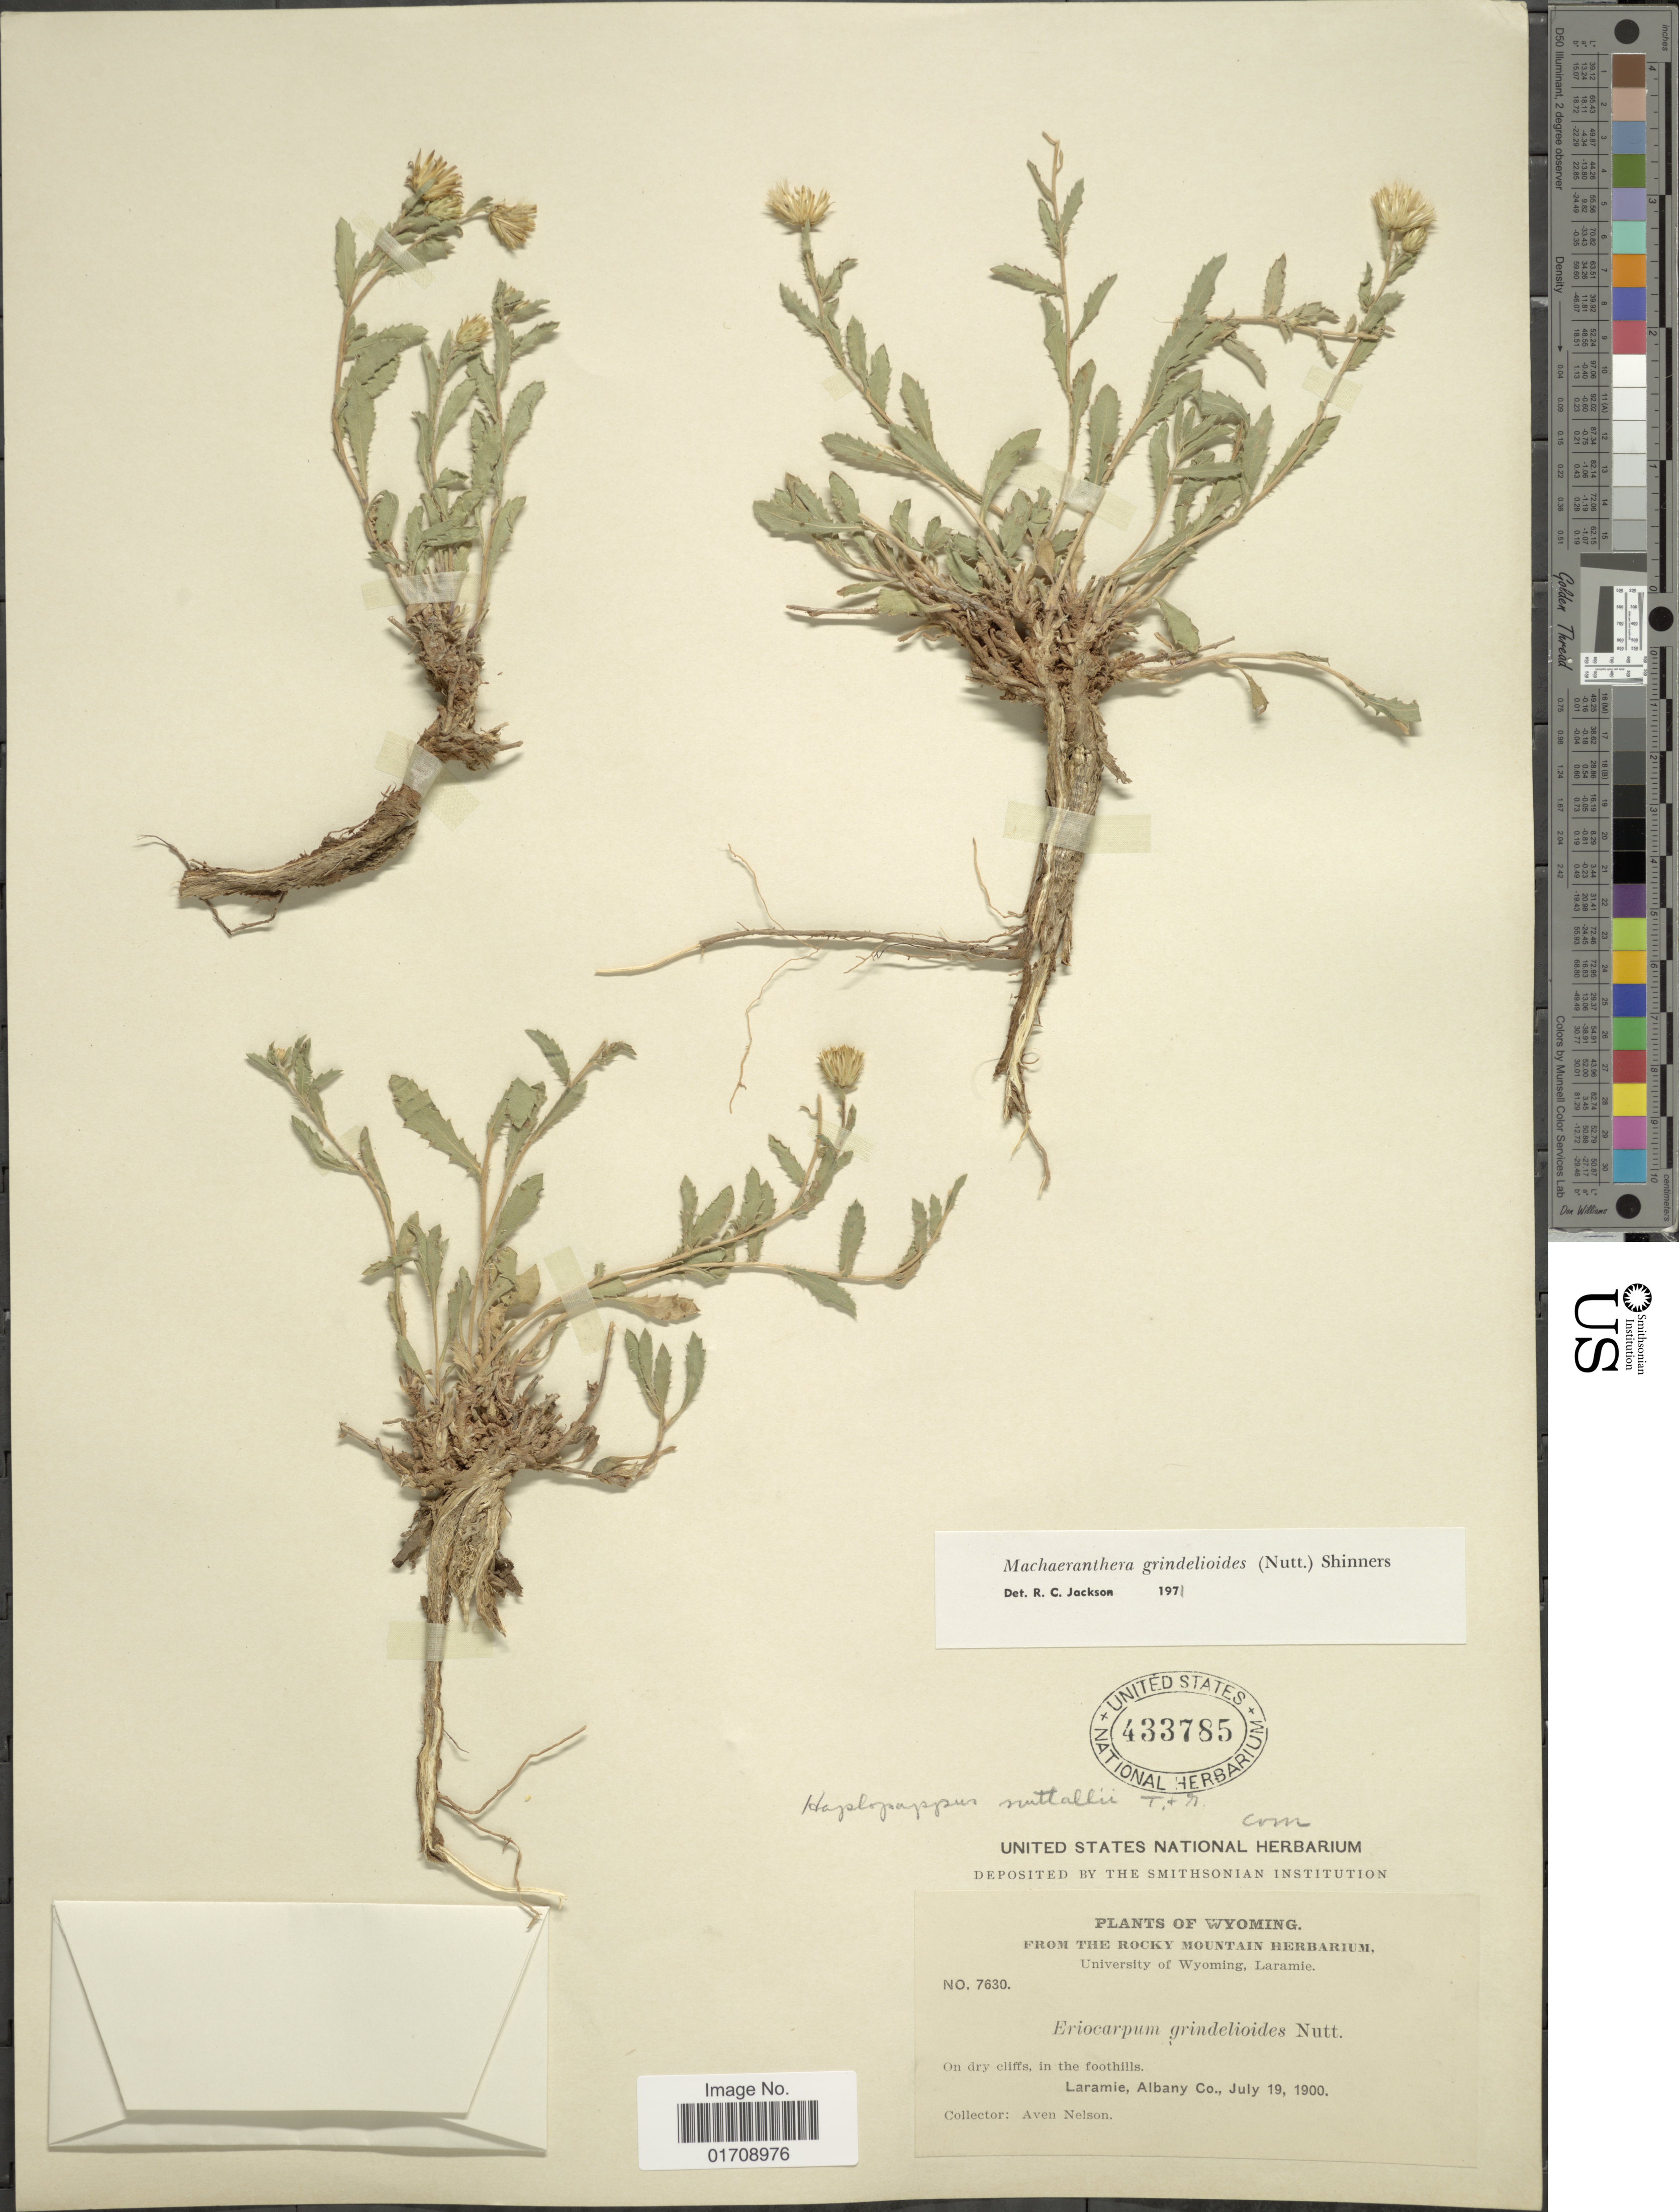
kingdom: Plantae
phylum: Tracheophyta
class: Magnoliopsida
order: Asterales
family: Asteraceae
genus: Machaeranthera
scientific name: Machaeranthera grindelioides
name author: (Nutt.) Shinners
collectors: A. Nelson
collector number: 7630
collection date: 1900-07-19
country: United States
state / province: Wyoming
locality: Laramie, Albany Co.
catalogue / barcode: US 433785